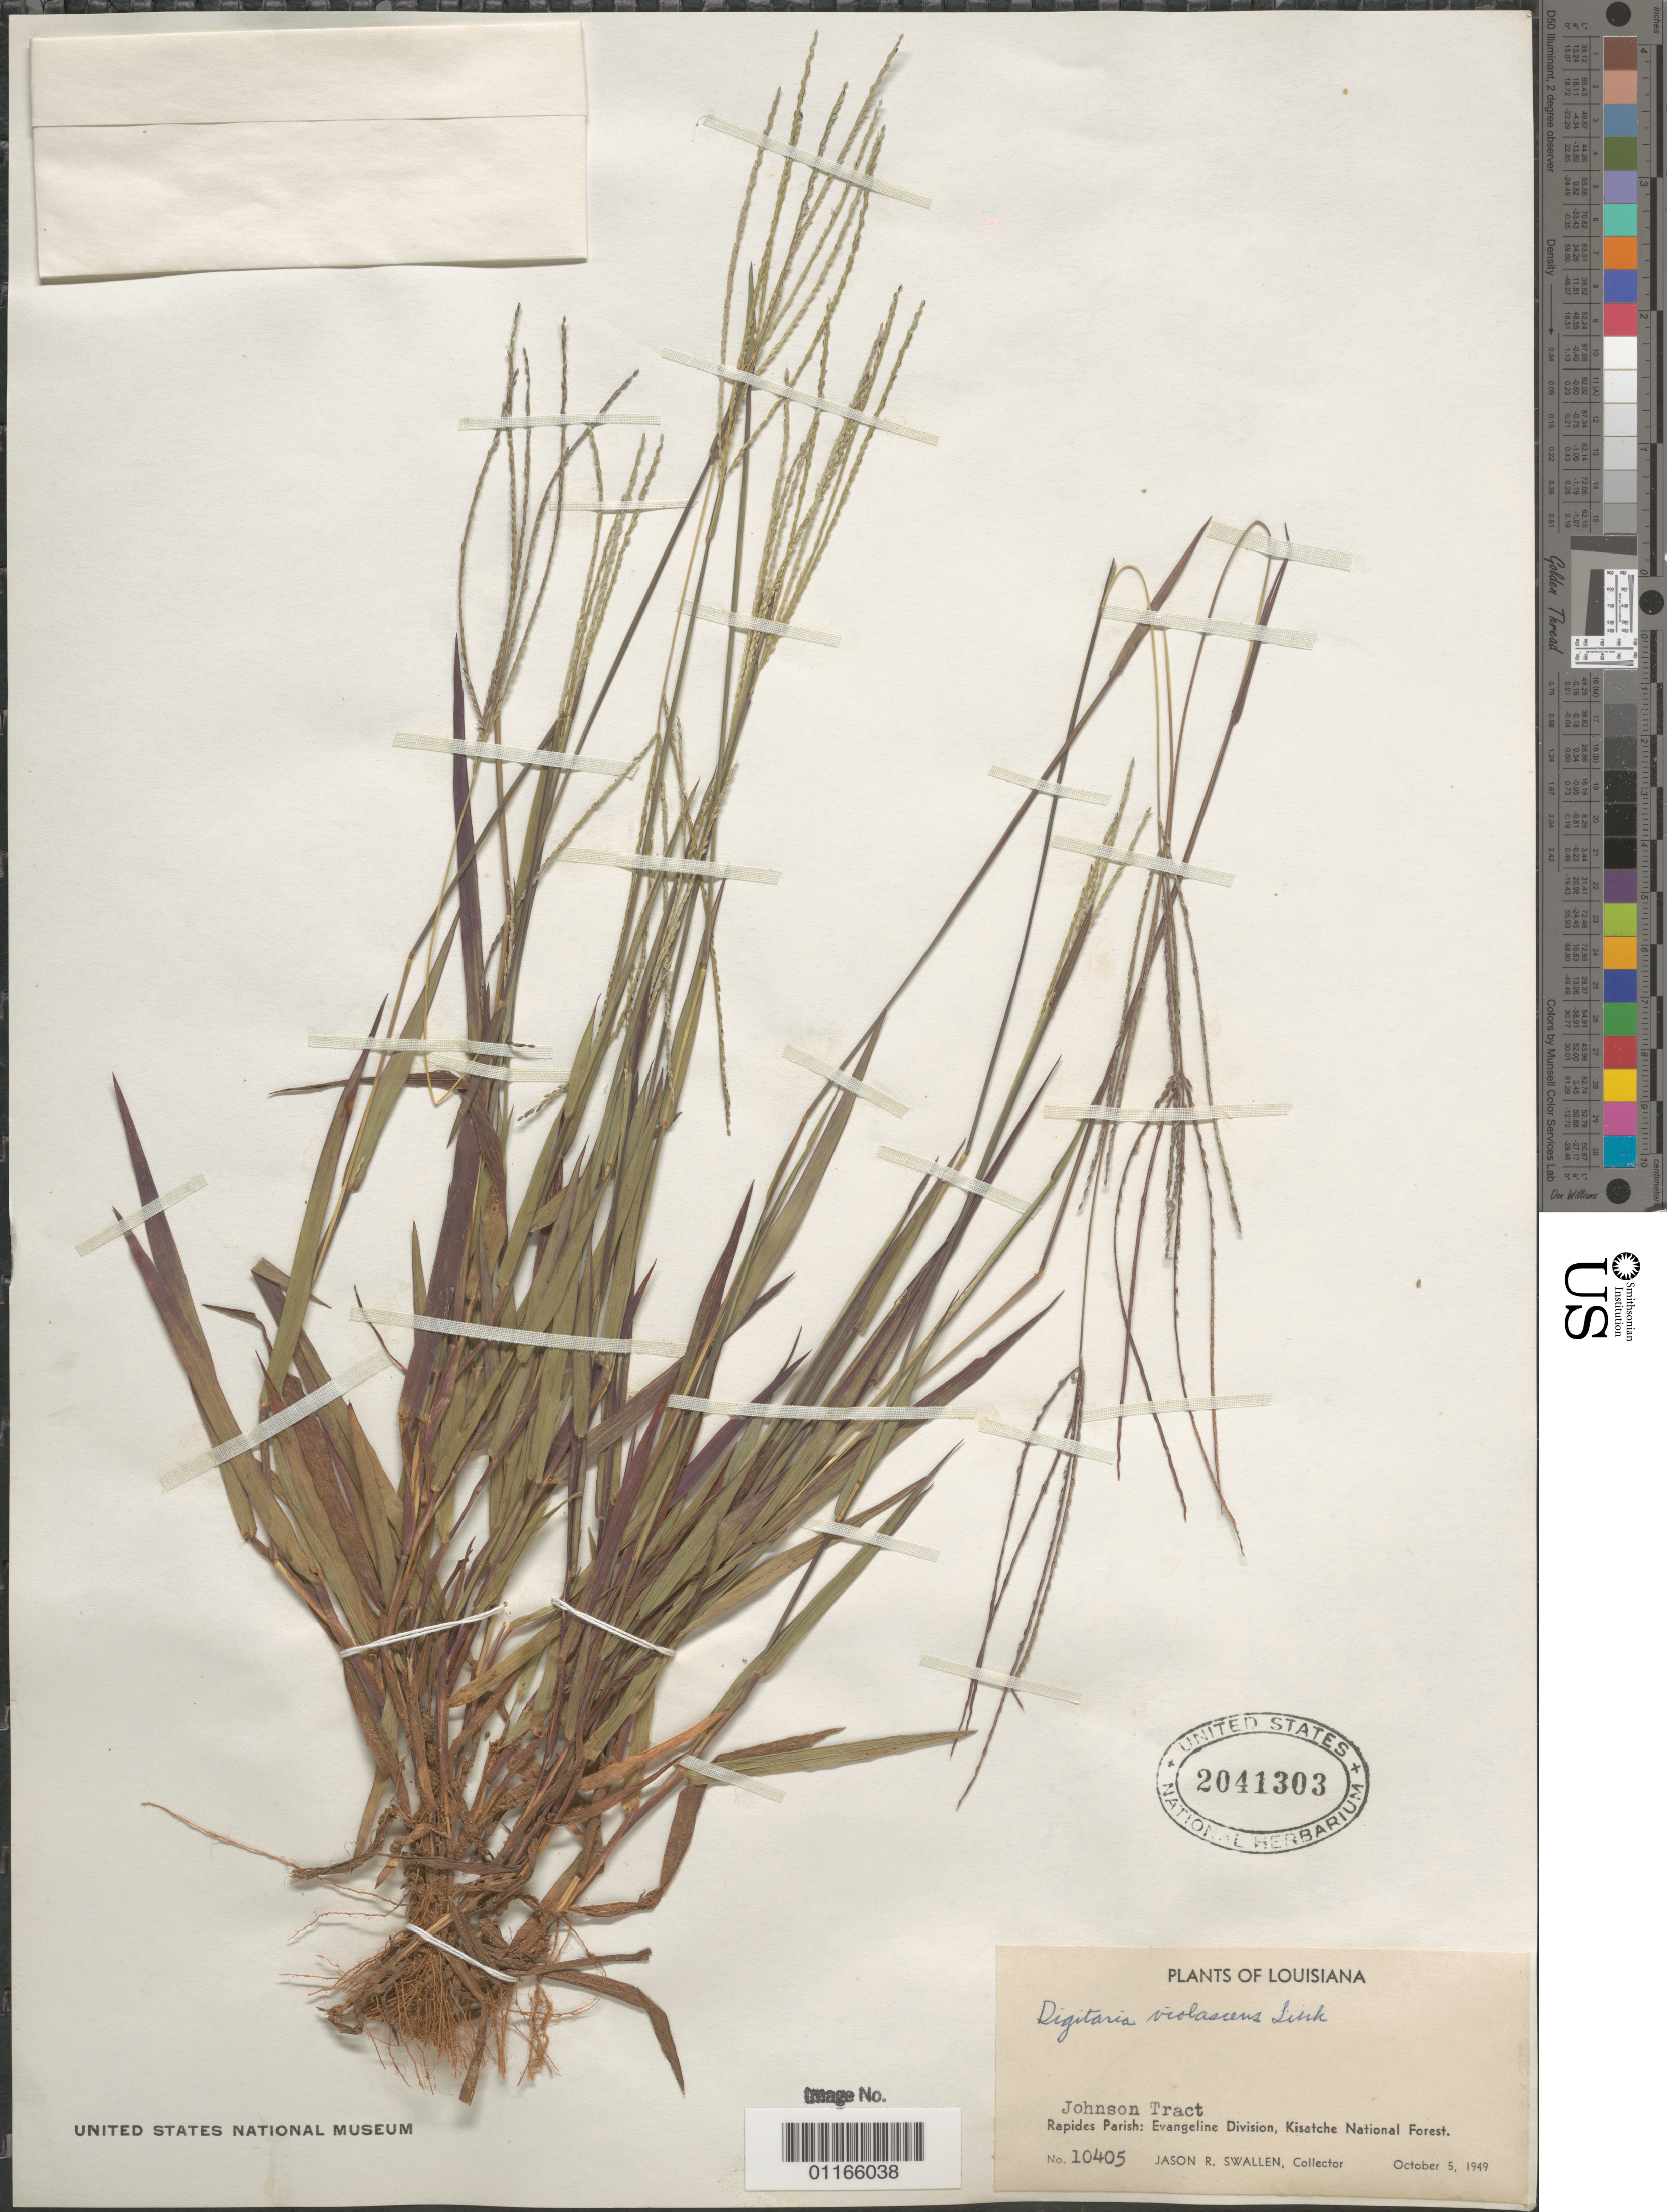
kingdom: Plantae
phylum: Tracheophyta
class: Liliopsida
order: Poales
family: Poaceae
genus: Digitaria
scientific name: Digitaria violascens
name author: Link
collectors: J. R. Swallen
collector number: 10405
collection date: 1949-10-05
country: United States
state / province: Louisiana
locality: Johnson Tract.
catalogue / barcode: US 2041303